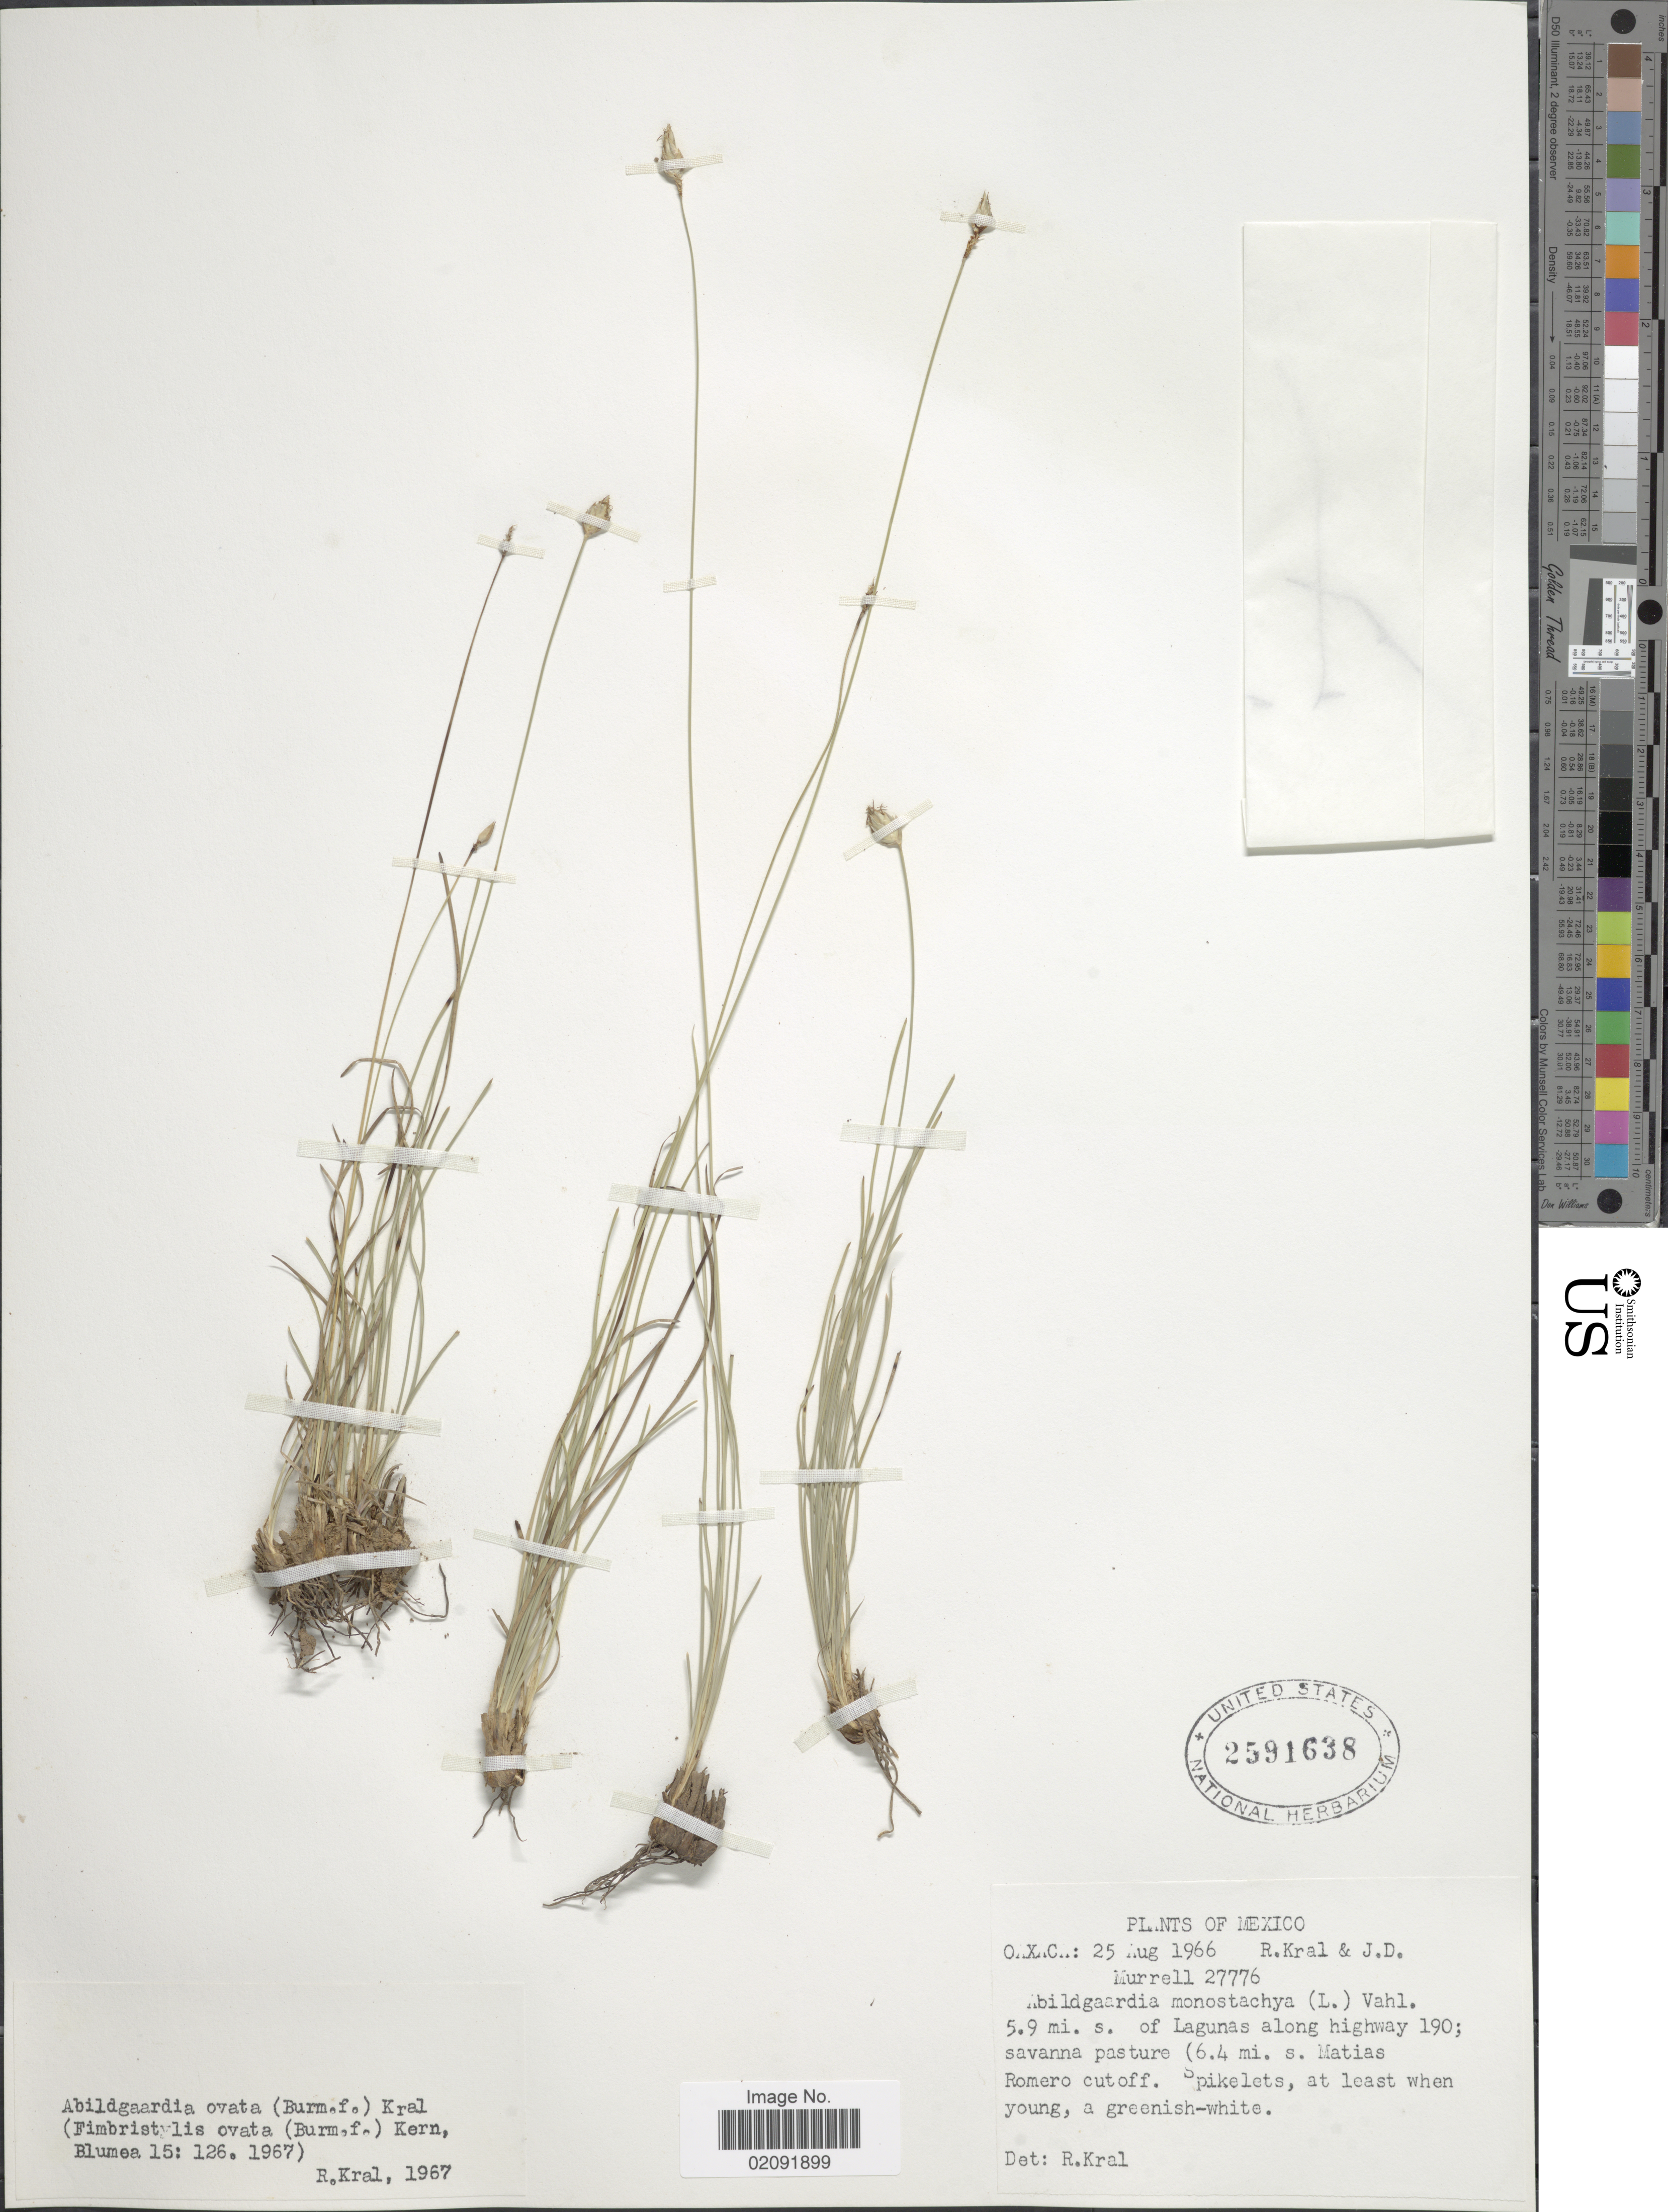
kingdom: Plantae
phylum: Tracheophyta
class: Liliopsida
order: Poales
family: Cyperaceae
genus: Abildgaardia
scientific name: Abildgaardia ovata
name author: (Burm. f.) Kral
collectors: R. Kral & J. Murrell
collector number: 27776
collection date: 1966-08-25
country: Mexico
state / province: Oaxaca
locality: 5.9 mi s of Lagunas along highway 190; savanna pasture (6.4 mi s Matias Romero cutoff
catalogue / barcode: US 2591638